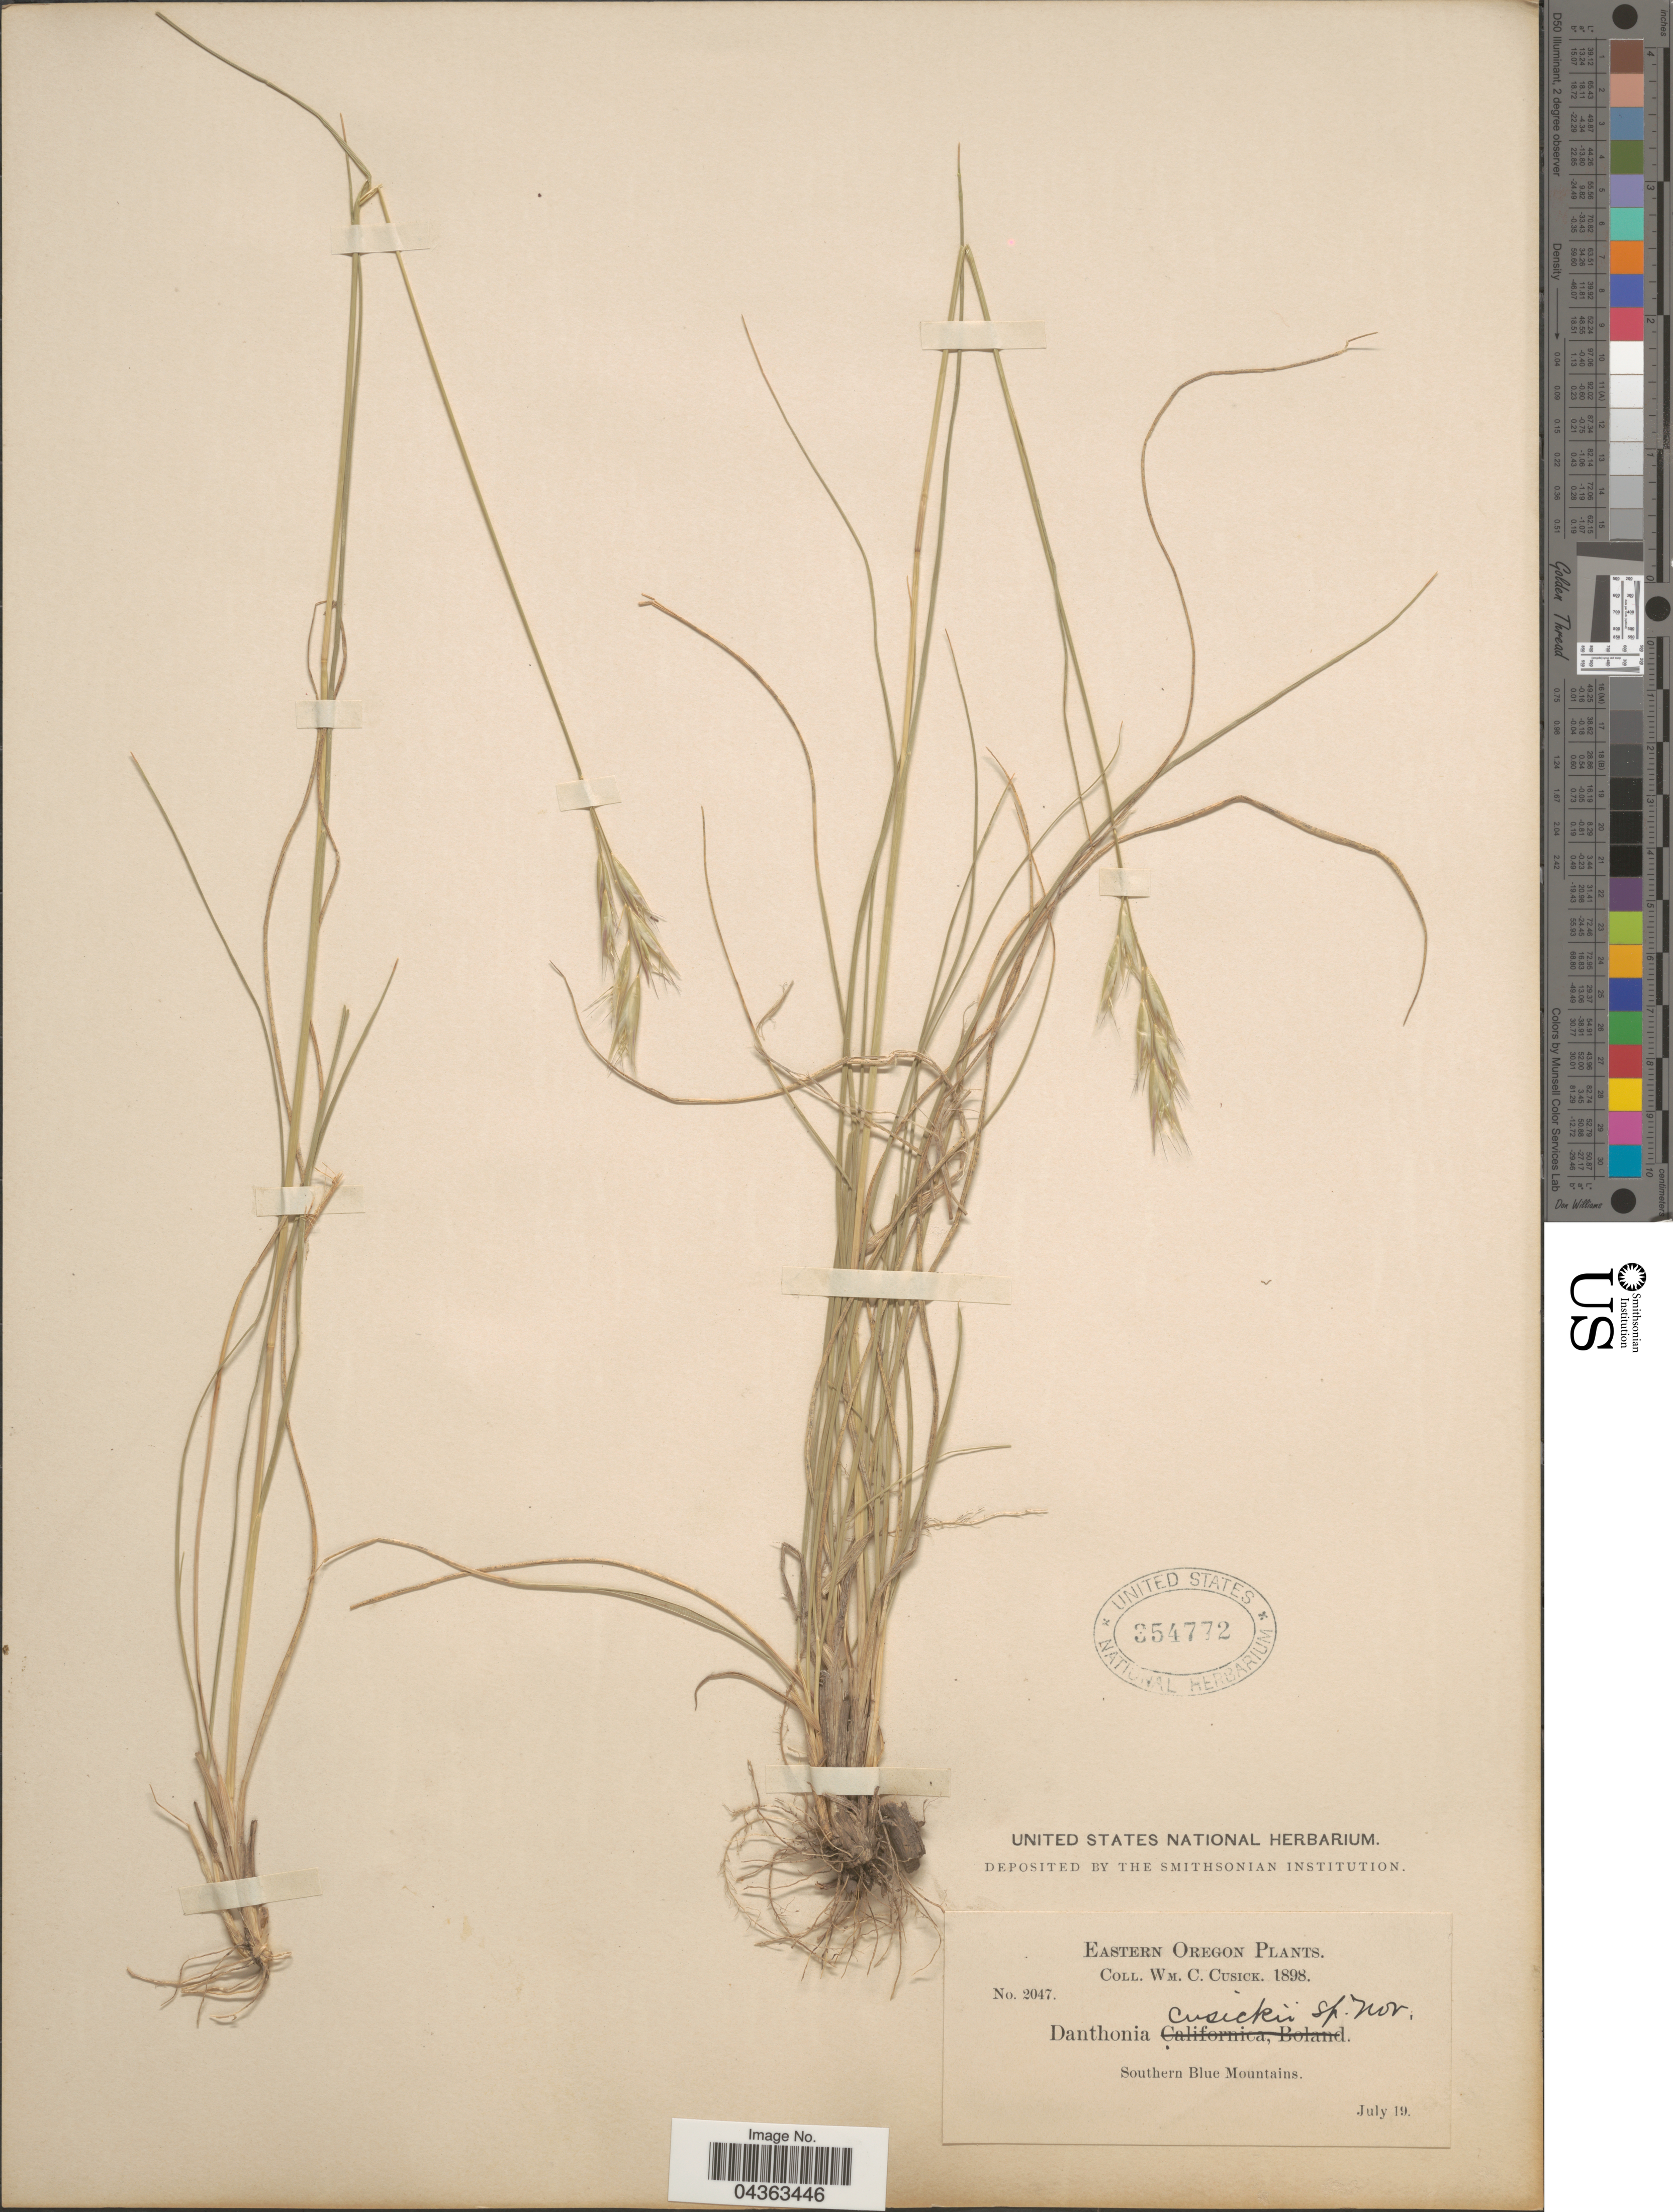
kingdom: Plantae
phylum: Tracheophyta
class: Liliopsida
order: Poales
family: Poaceae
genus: Danthonia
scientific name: Danthonia intermedia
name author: Vasey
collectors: W. C. Cusick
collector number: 2047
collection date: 1898-07-19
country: United States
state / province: Oregon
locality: Eastern Oregon. Southern Blue Mountains.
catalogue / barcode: US 354772